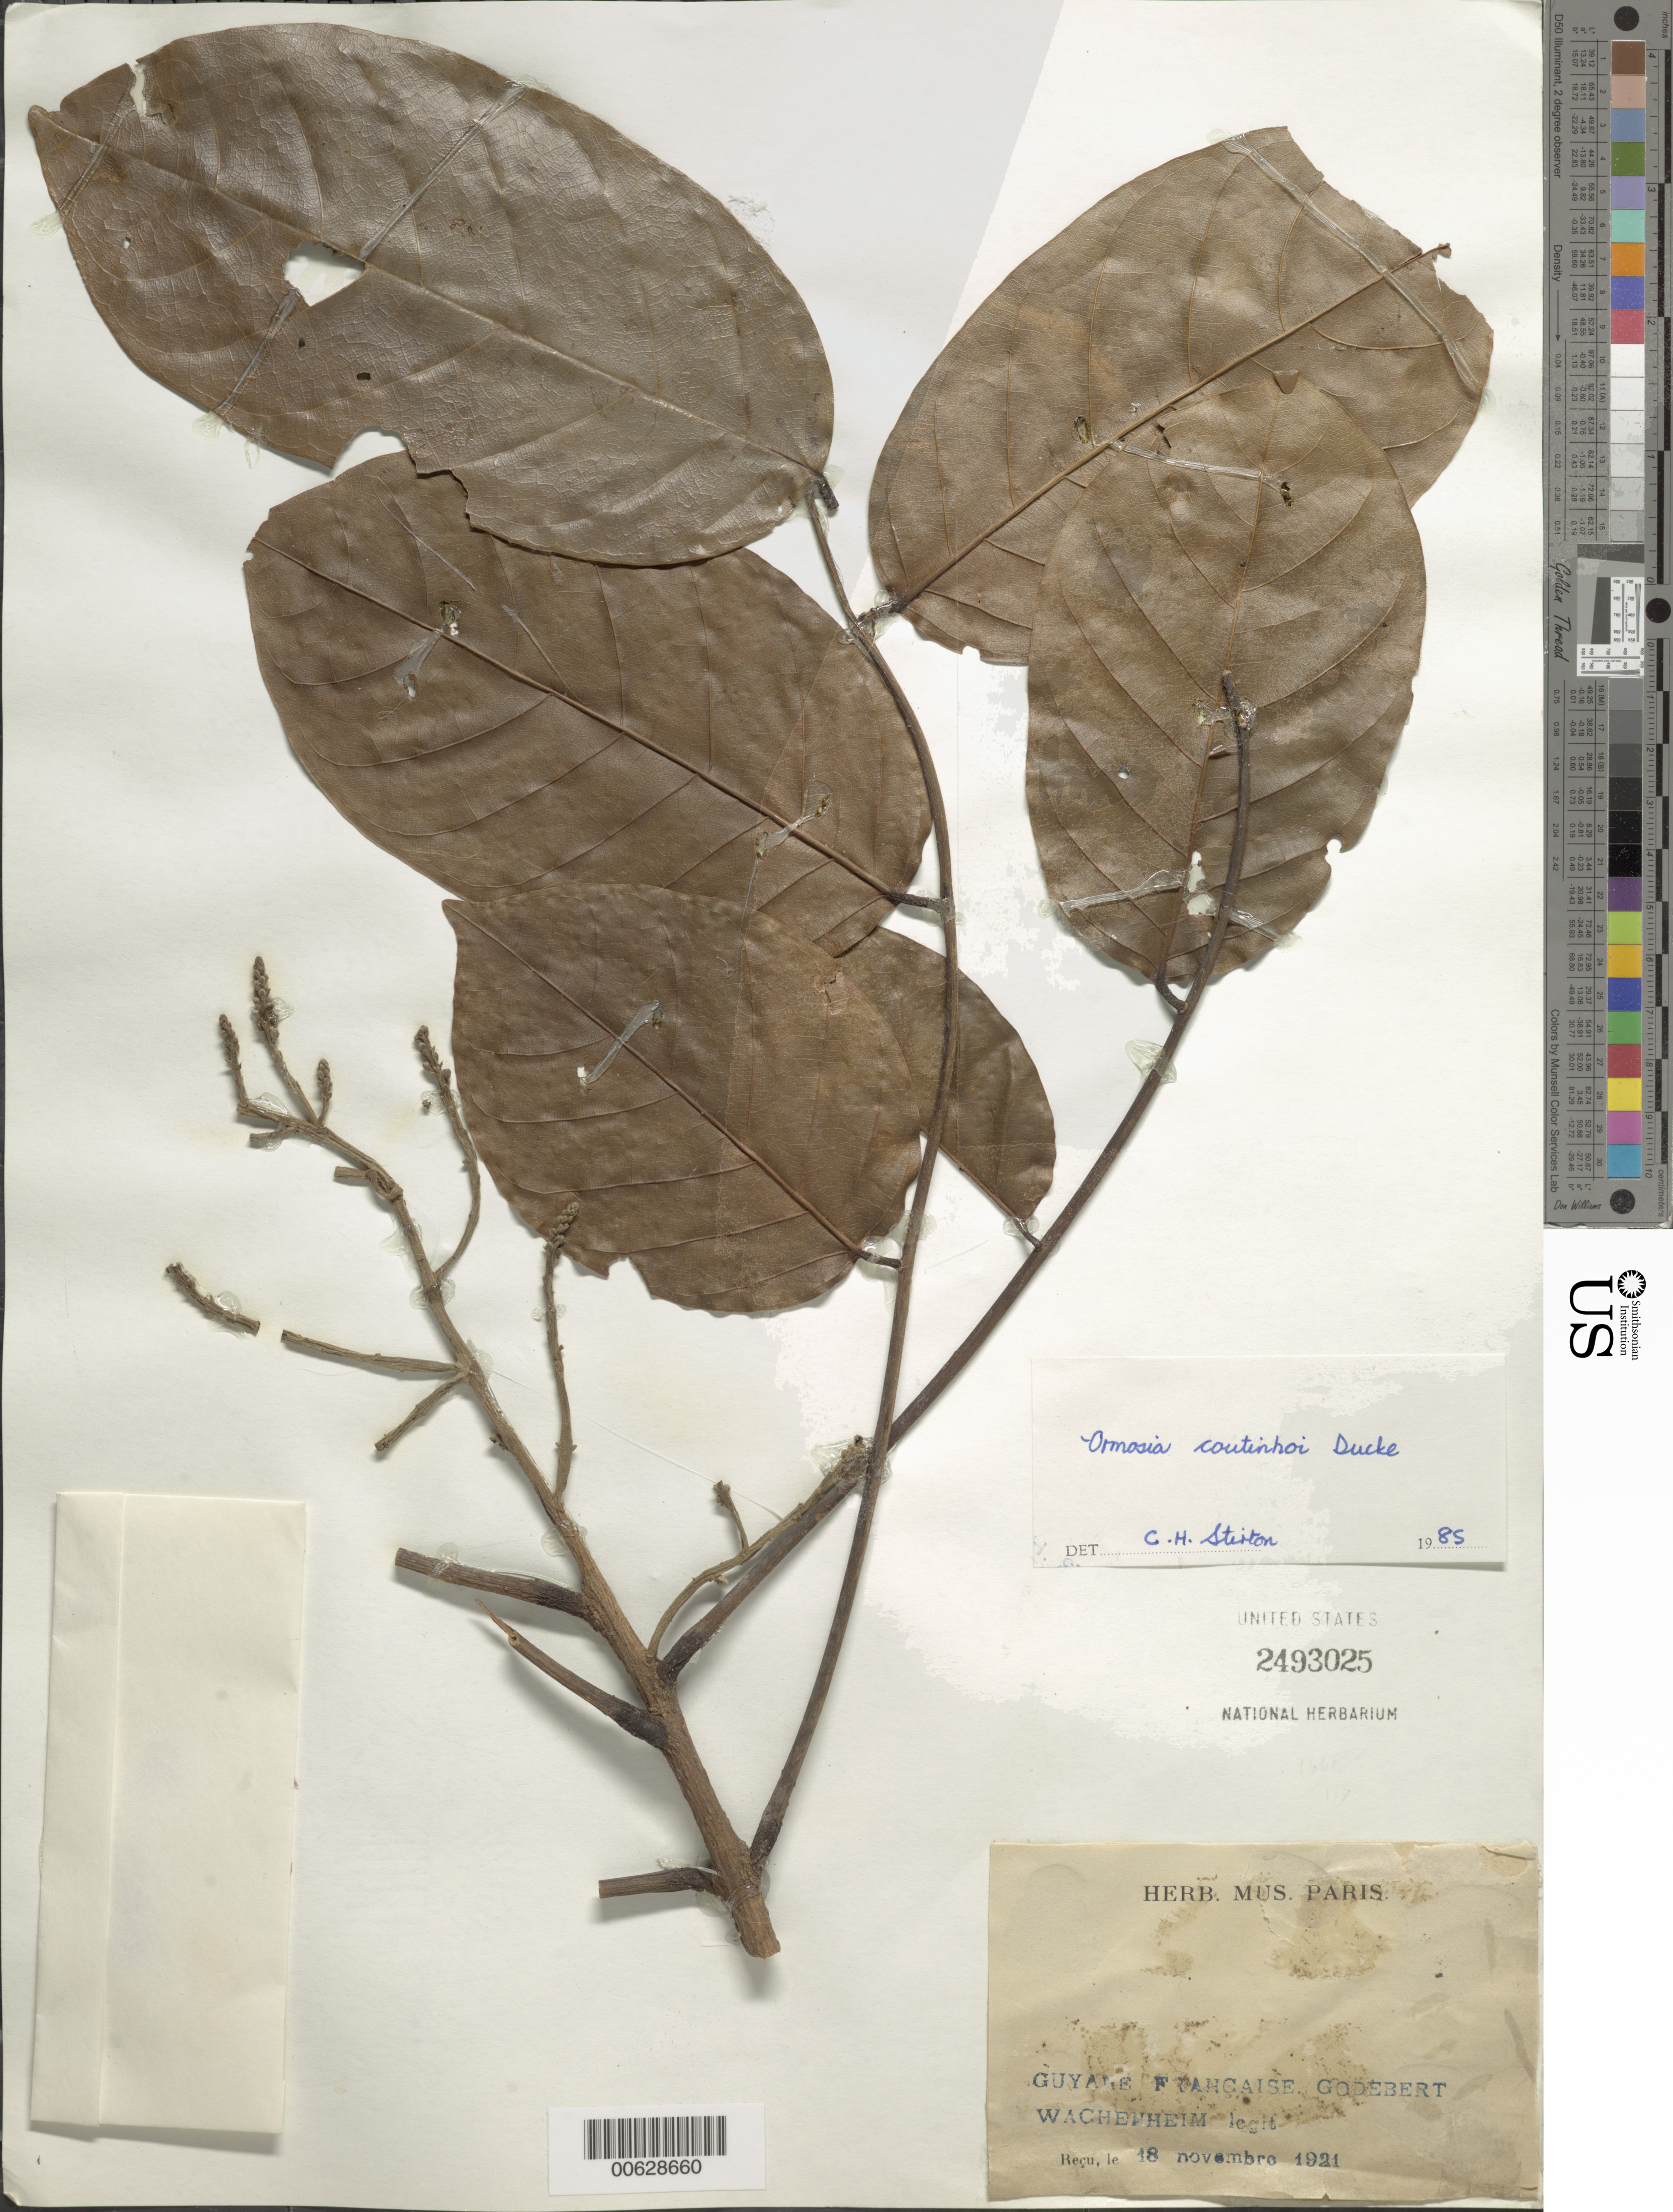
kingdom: Plantae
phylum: Tracheophyta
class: Magnoliopsida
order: Fabales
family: Fabaceae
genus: Ormosia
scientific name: Ormosia coutinhoi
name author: Ducke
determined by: Stirton, Charles H.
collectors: G. Wachenheim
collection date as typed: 18-Nov-21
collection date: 1921-11-18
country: French Guiana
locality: Godebert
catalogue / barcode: US 2493025